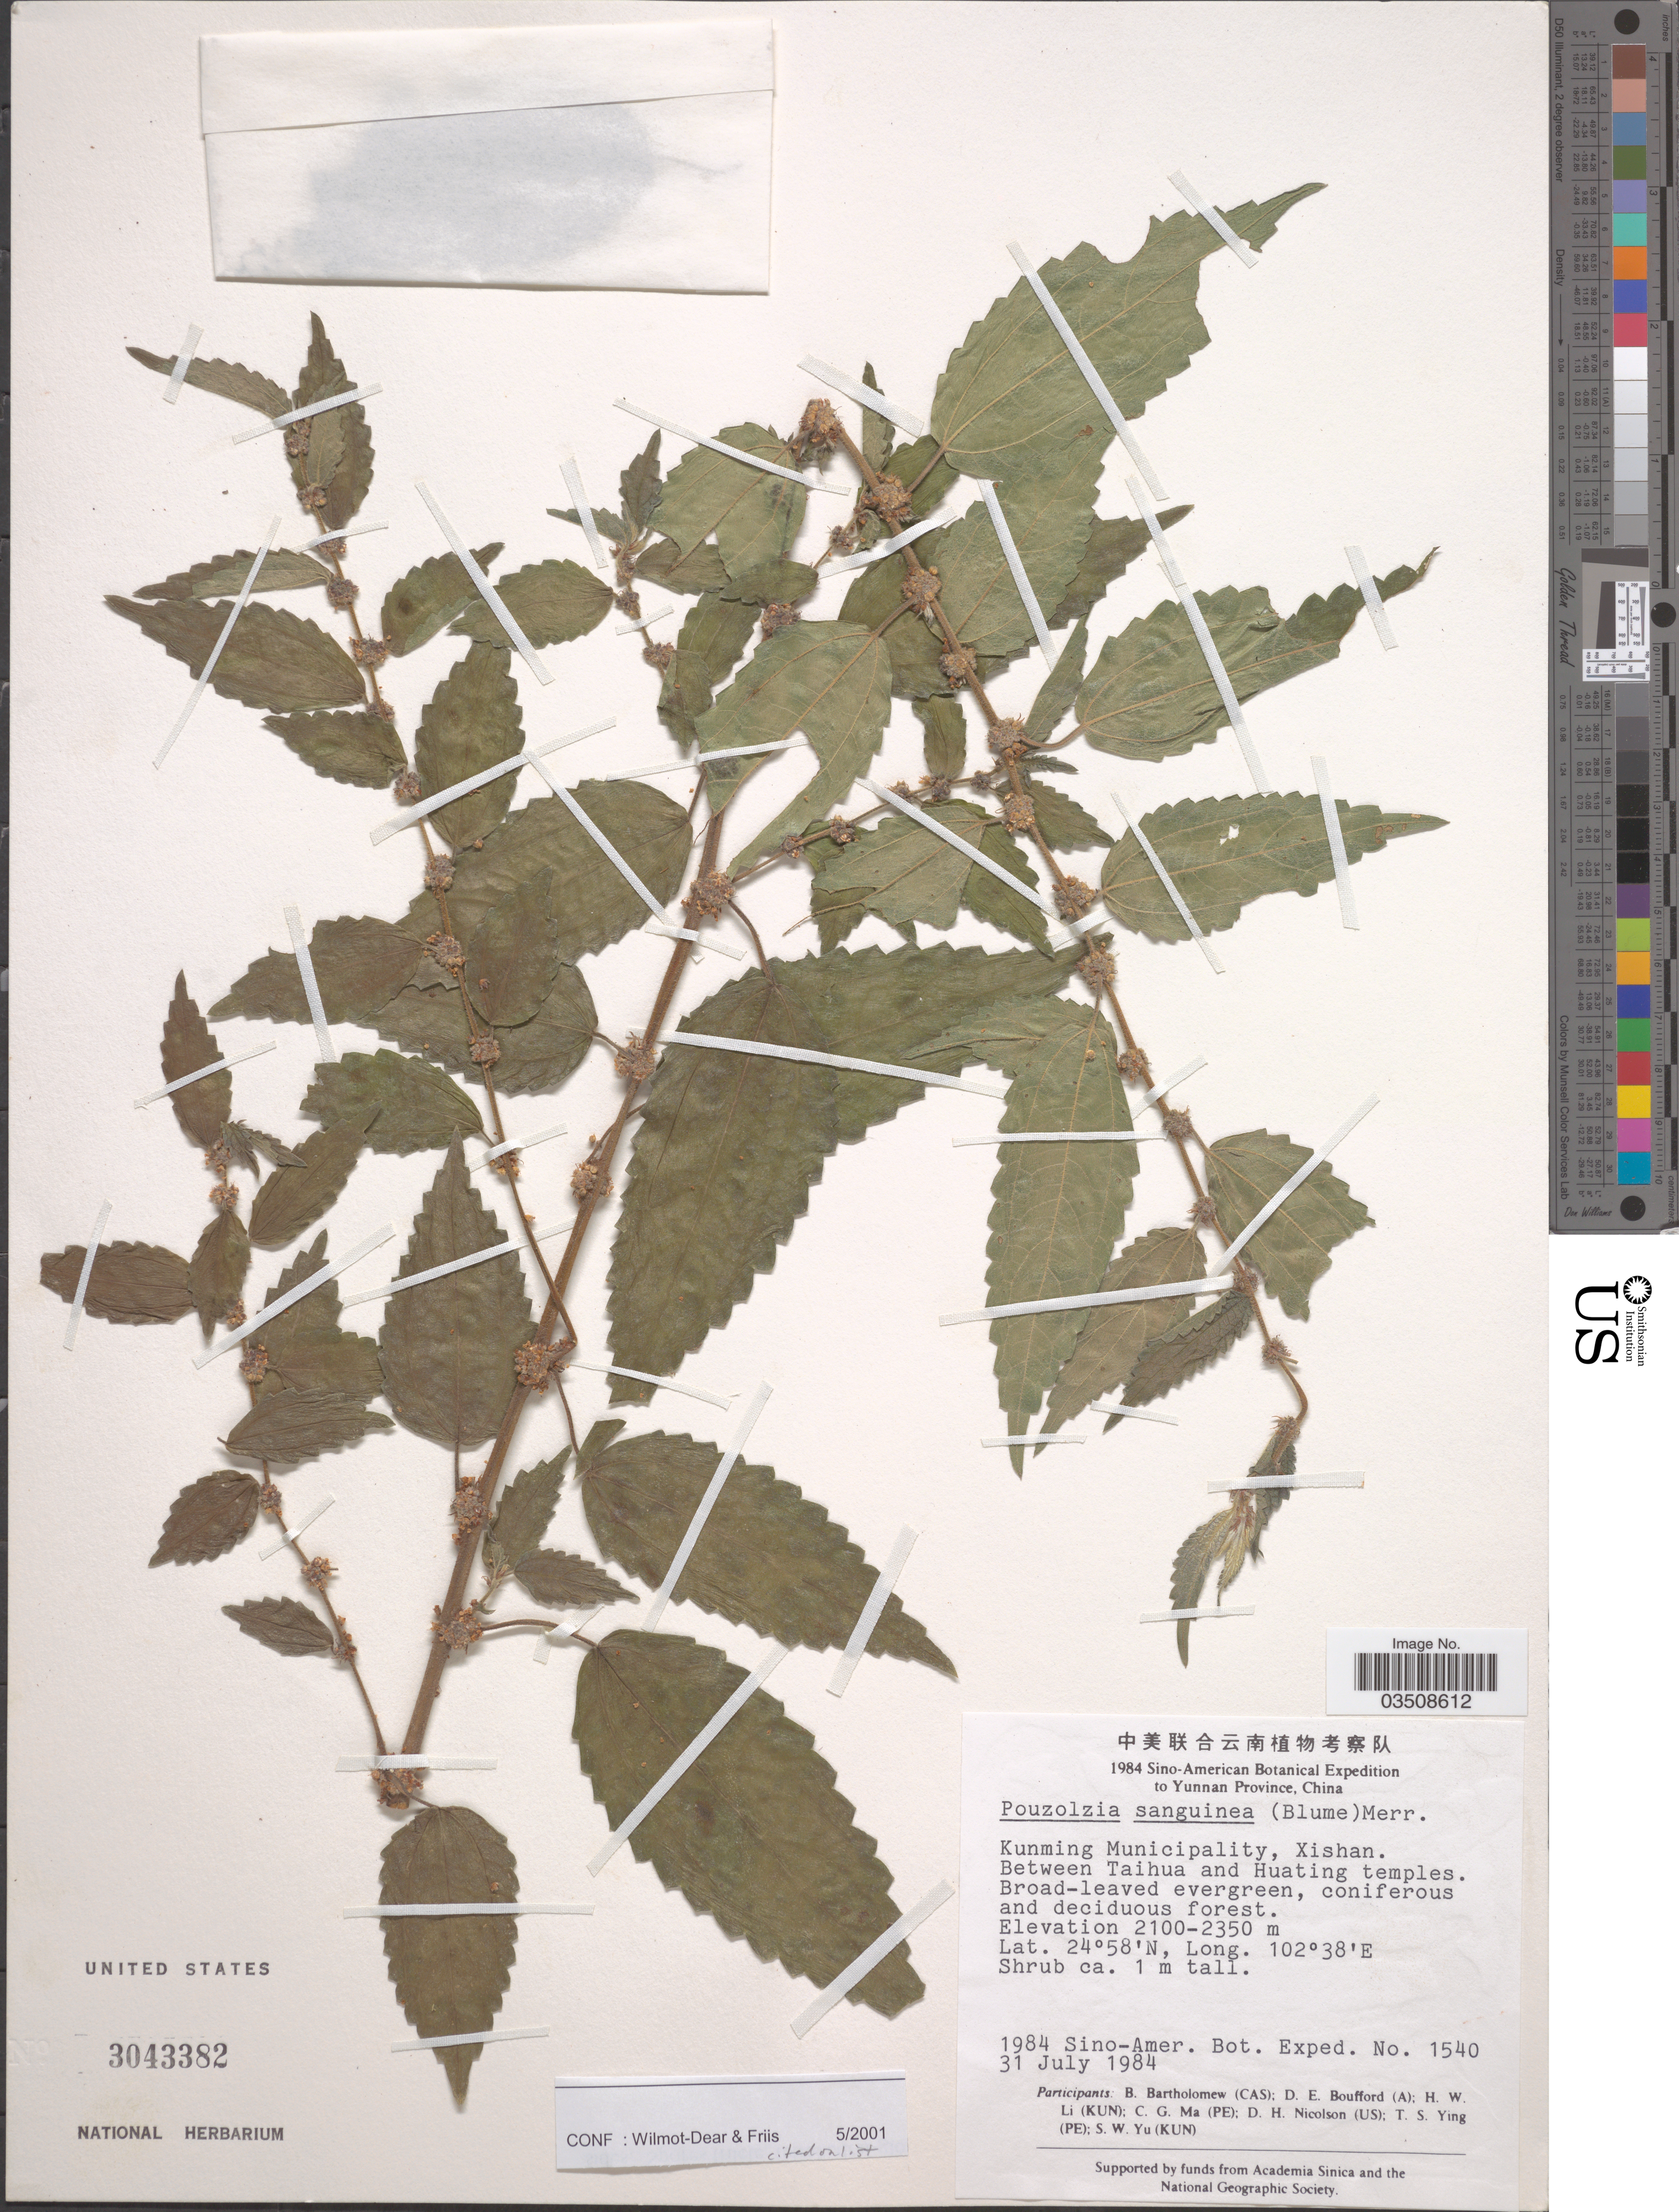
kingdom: Plantae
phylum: Tracheophyta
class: Magnoliopsida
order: Rosales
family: Urticaceae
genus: Pouzolzia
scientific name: Pouzolzia sanguinea var. sanguinea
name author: (Blume) Merr.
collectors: Sino-Amer. Bot. Exped. 1984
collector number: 1540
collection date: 1984-07-31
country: China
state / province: Yunnan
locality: Kunming Municipality, Xishan. Between Taihua and Huating temples.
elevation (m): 2100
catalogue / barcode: US 3043382